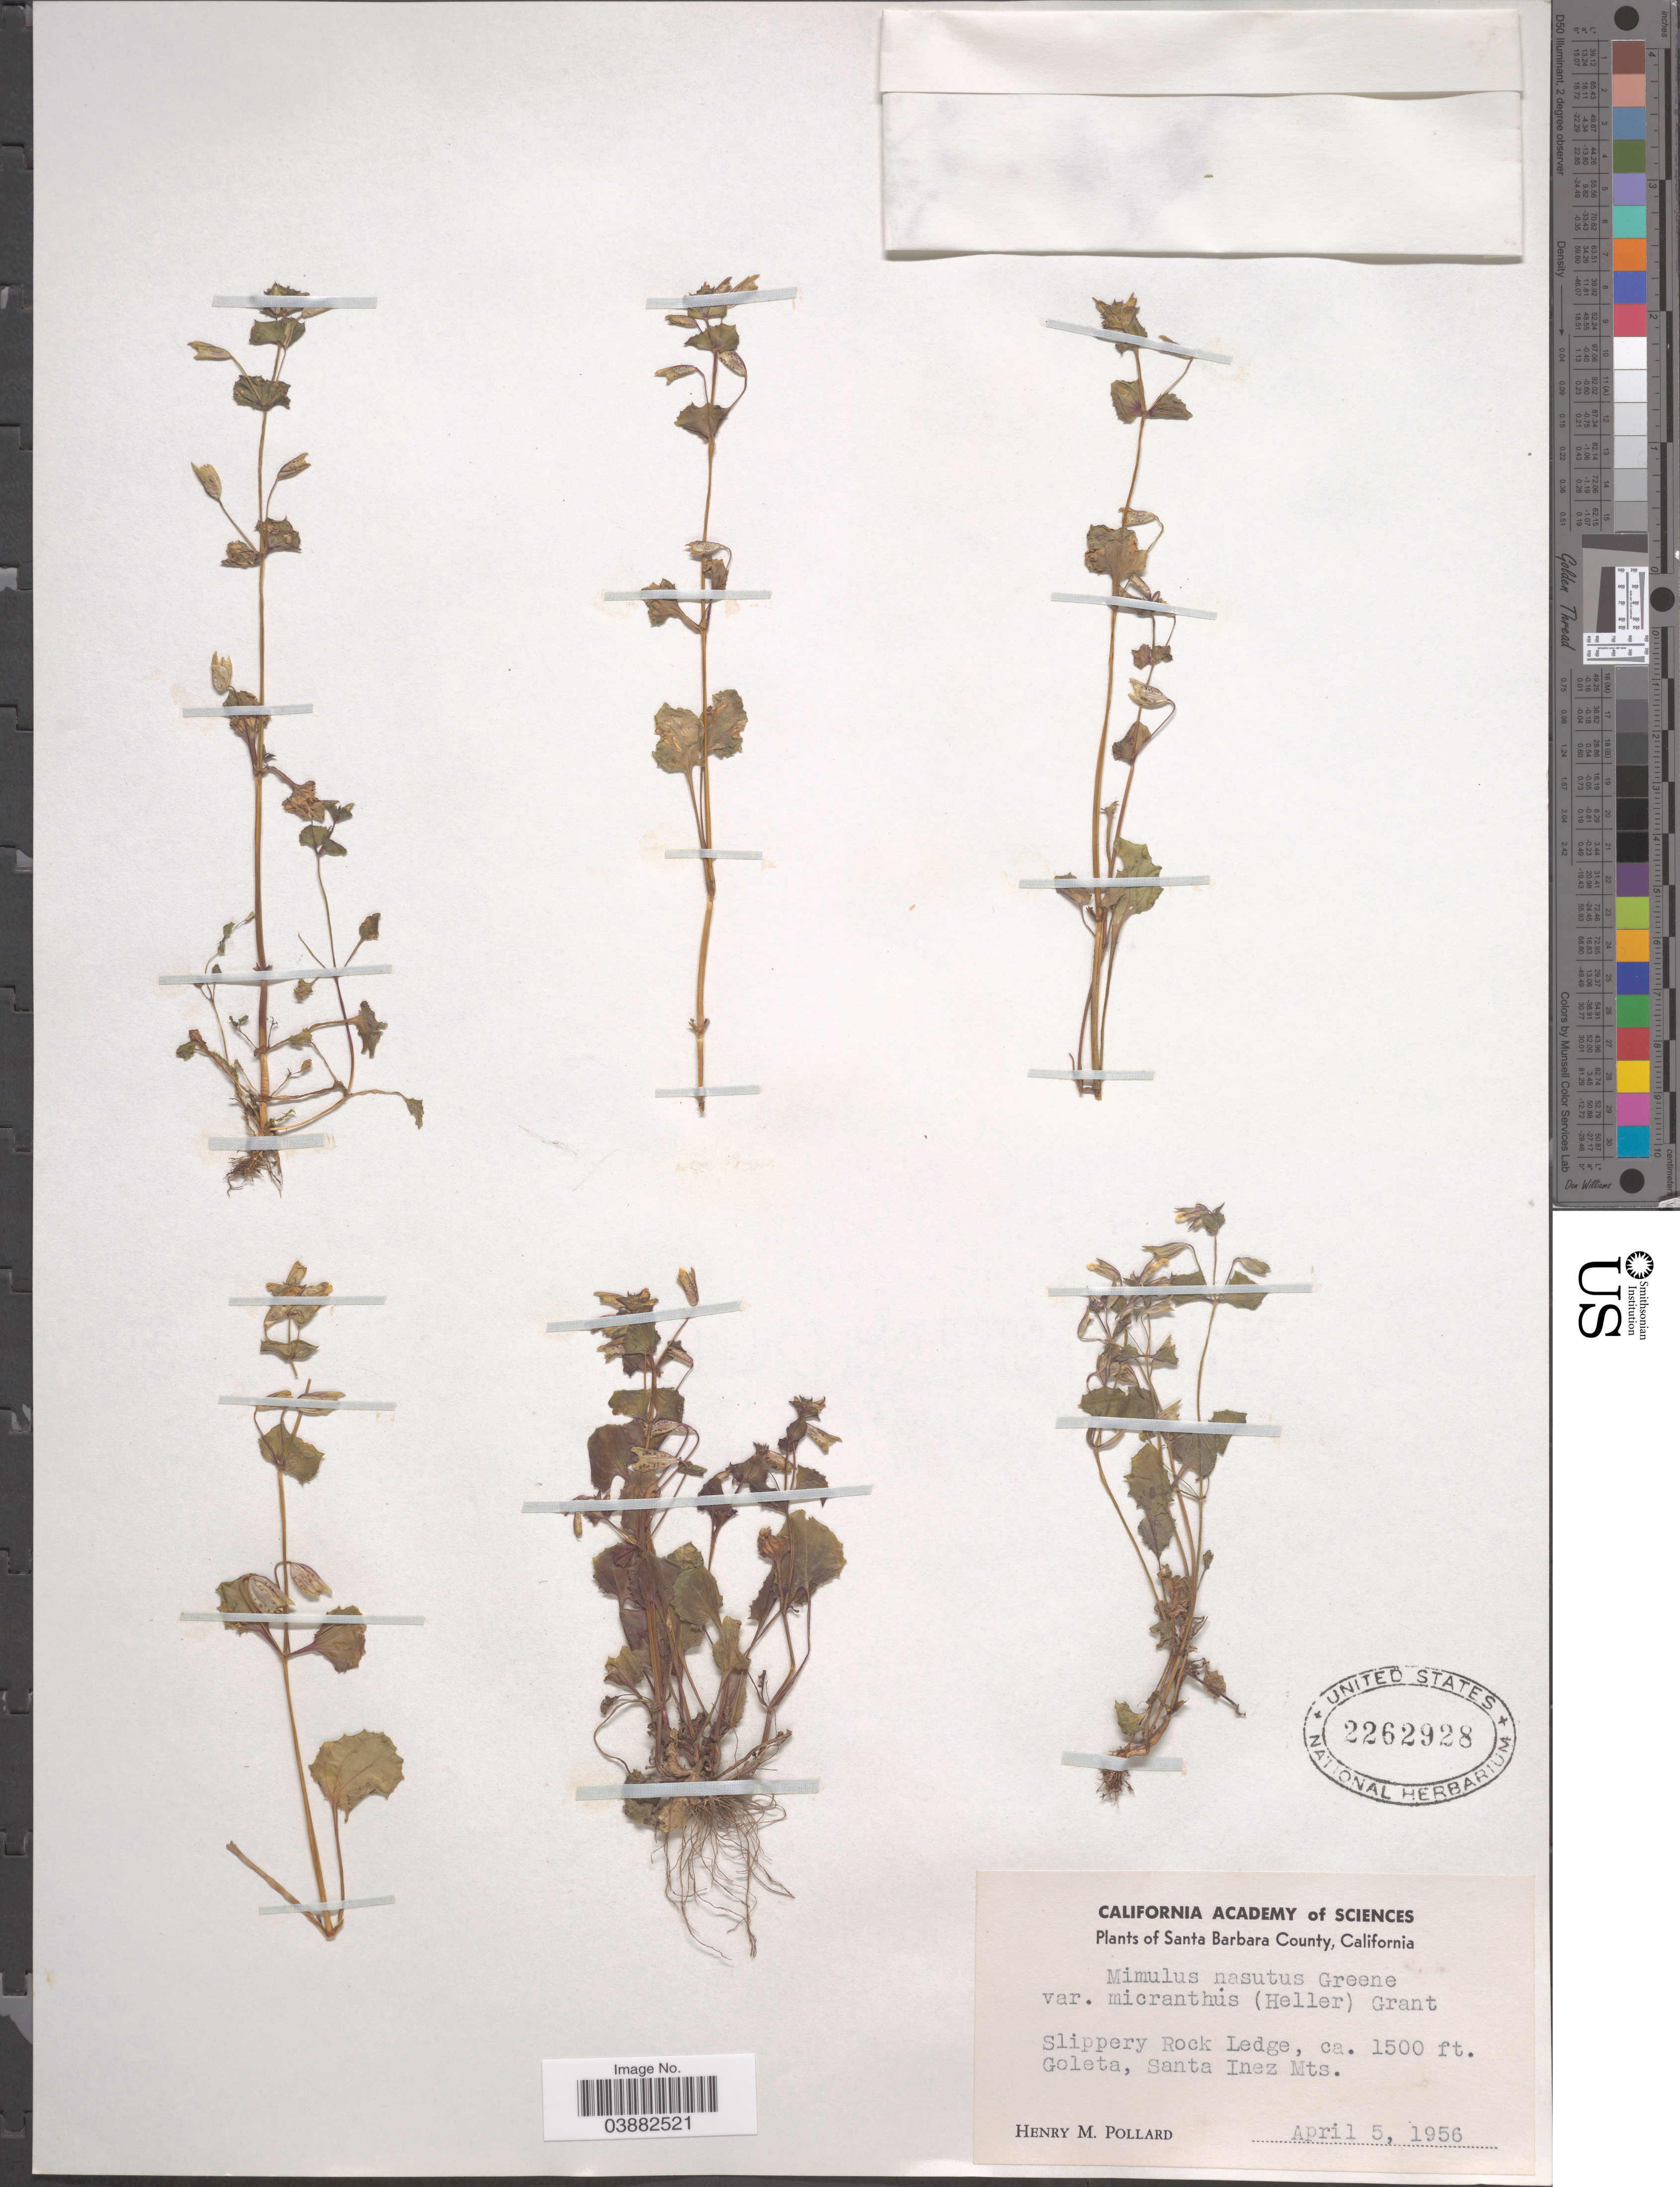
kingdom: Plantae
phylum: Tracheophyta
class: Magnoliopsida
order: Lamiales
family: Phrymaceae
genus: Mimulus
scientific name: Mimulus nasutus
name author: Greene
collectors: H. M. Pollard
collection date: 1956-04-05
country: United States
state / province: California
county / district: Santa Barbara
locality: Santa Barbara County. Slippery Rock Ledge. Goleta, Santa Inez Mtz.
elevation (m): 457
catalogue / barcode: US 2262928